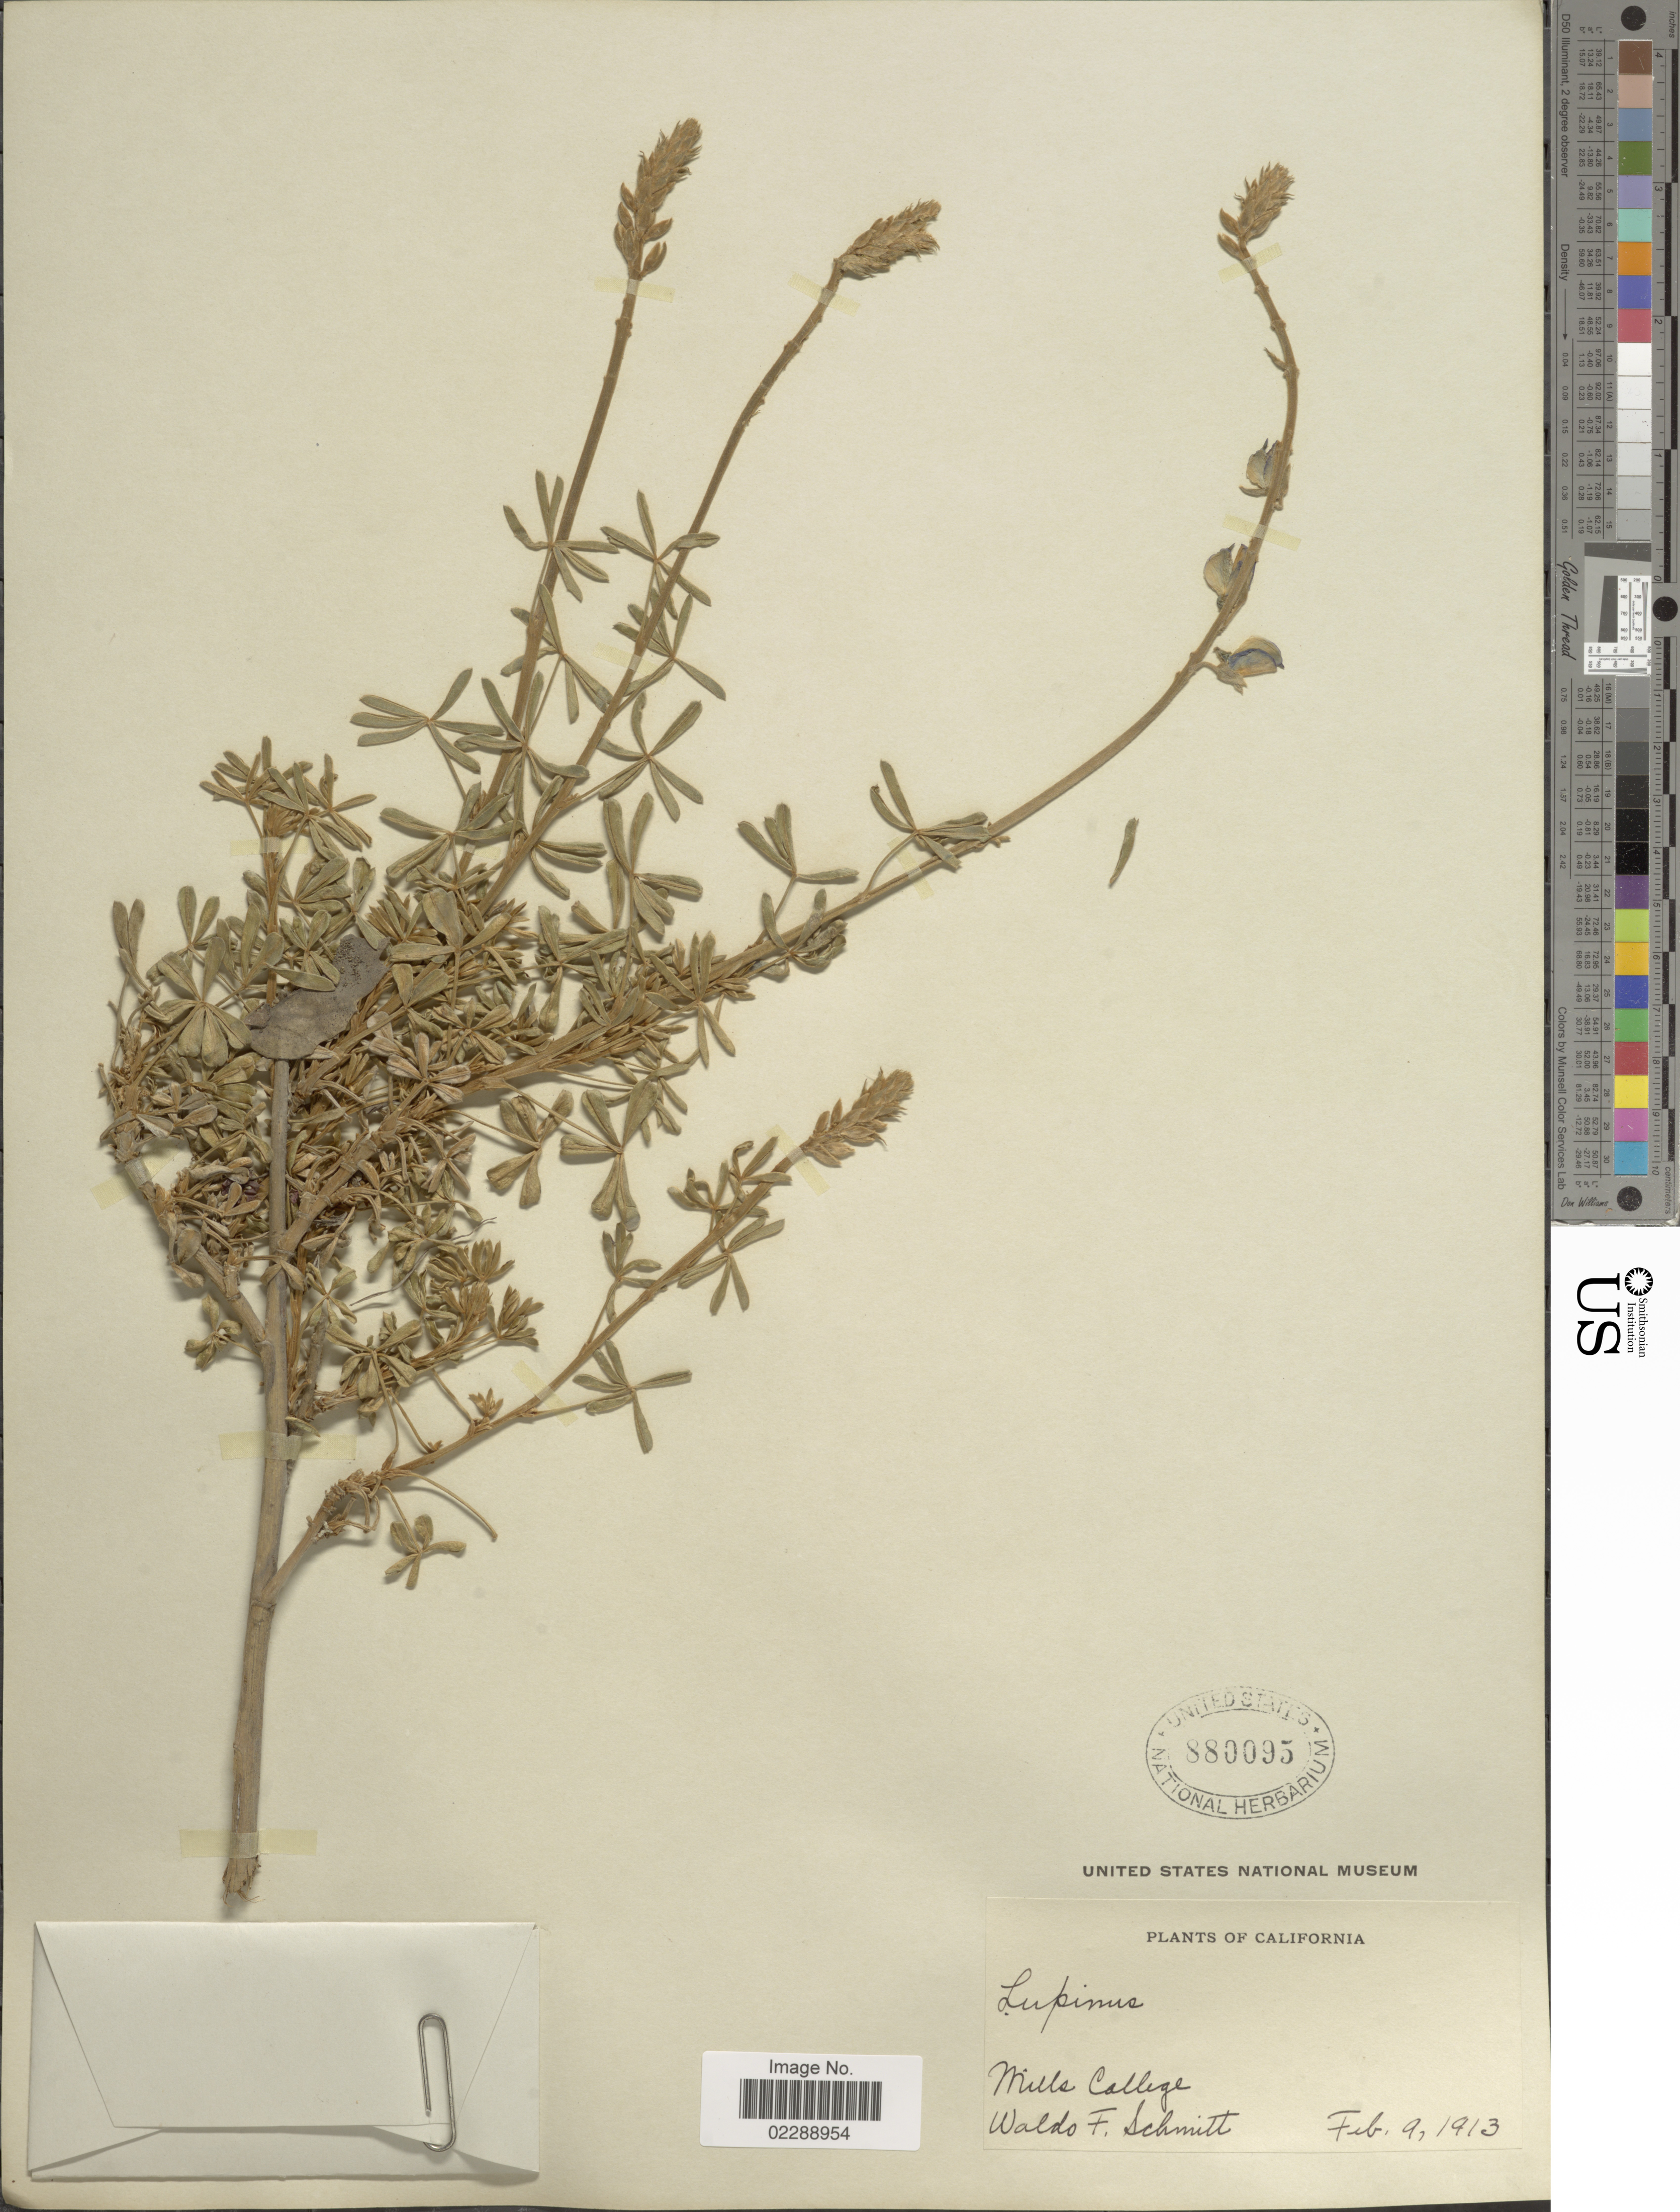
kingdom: Plantae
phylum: Tracheophyta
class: Magnoliopsida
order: Fabales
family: Fabaceae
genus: Lupinus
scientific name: Lupinus sp.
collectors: W. F. Schmitt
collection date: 1913-02-09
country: United States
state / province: California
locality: Mills Callege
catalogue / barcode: US 880095